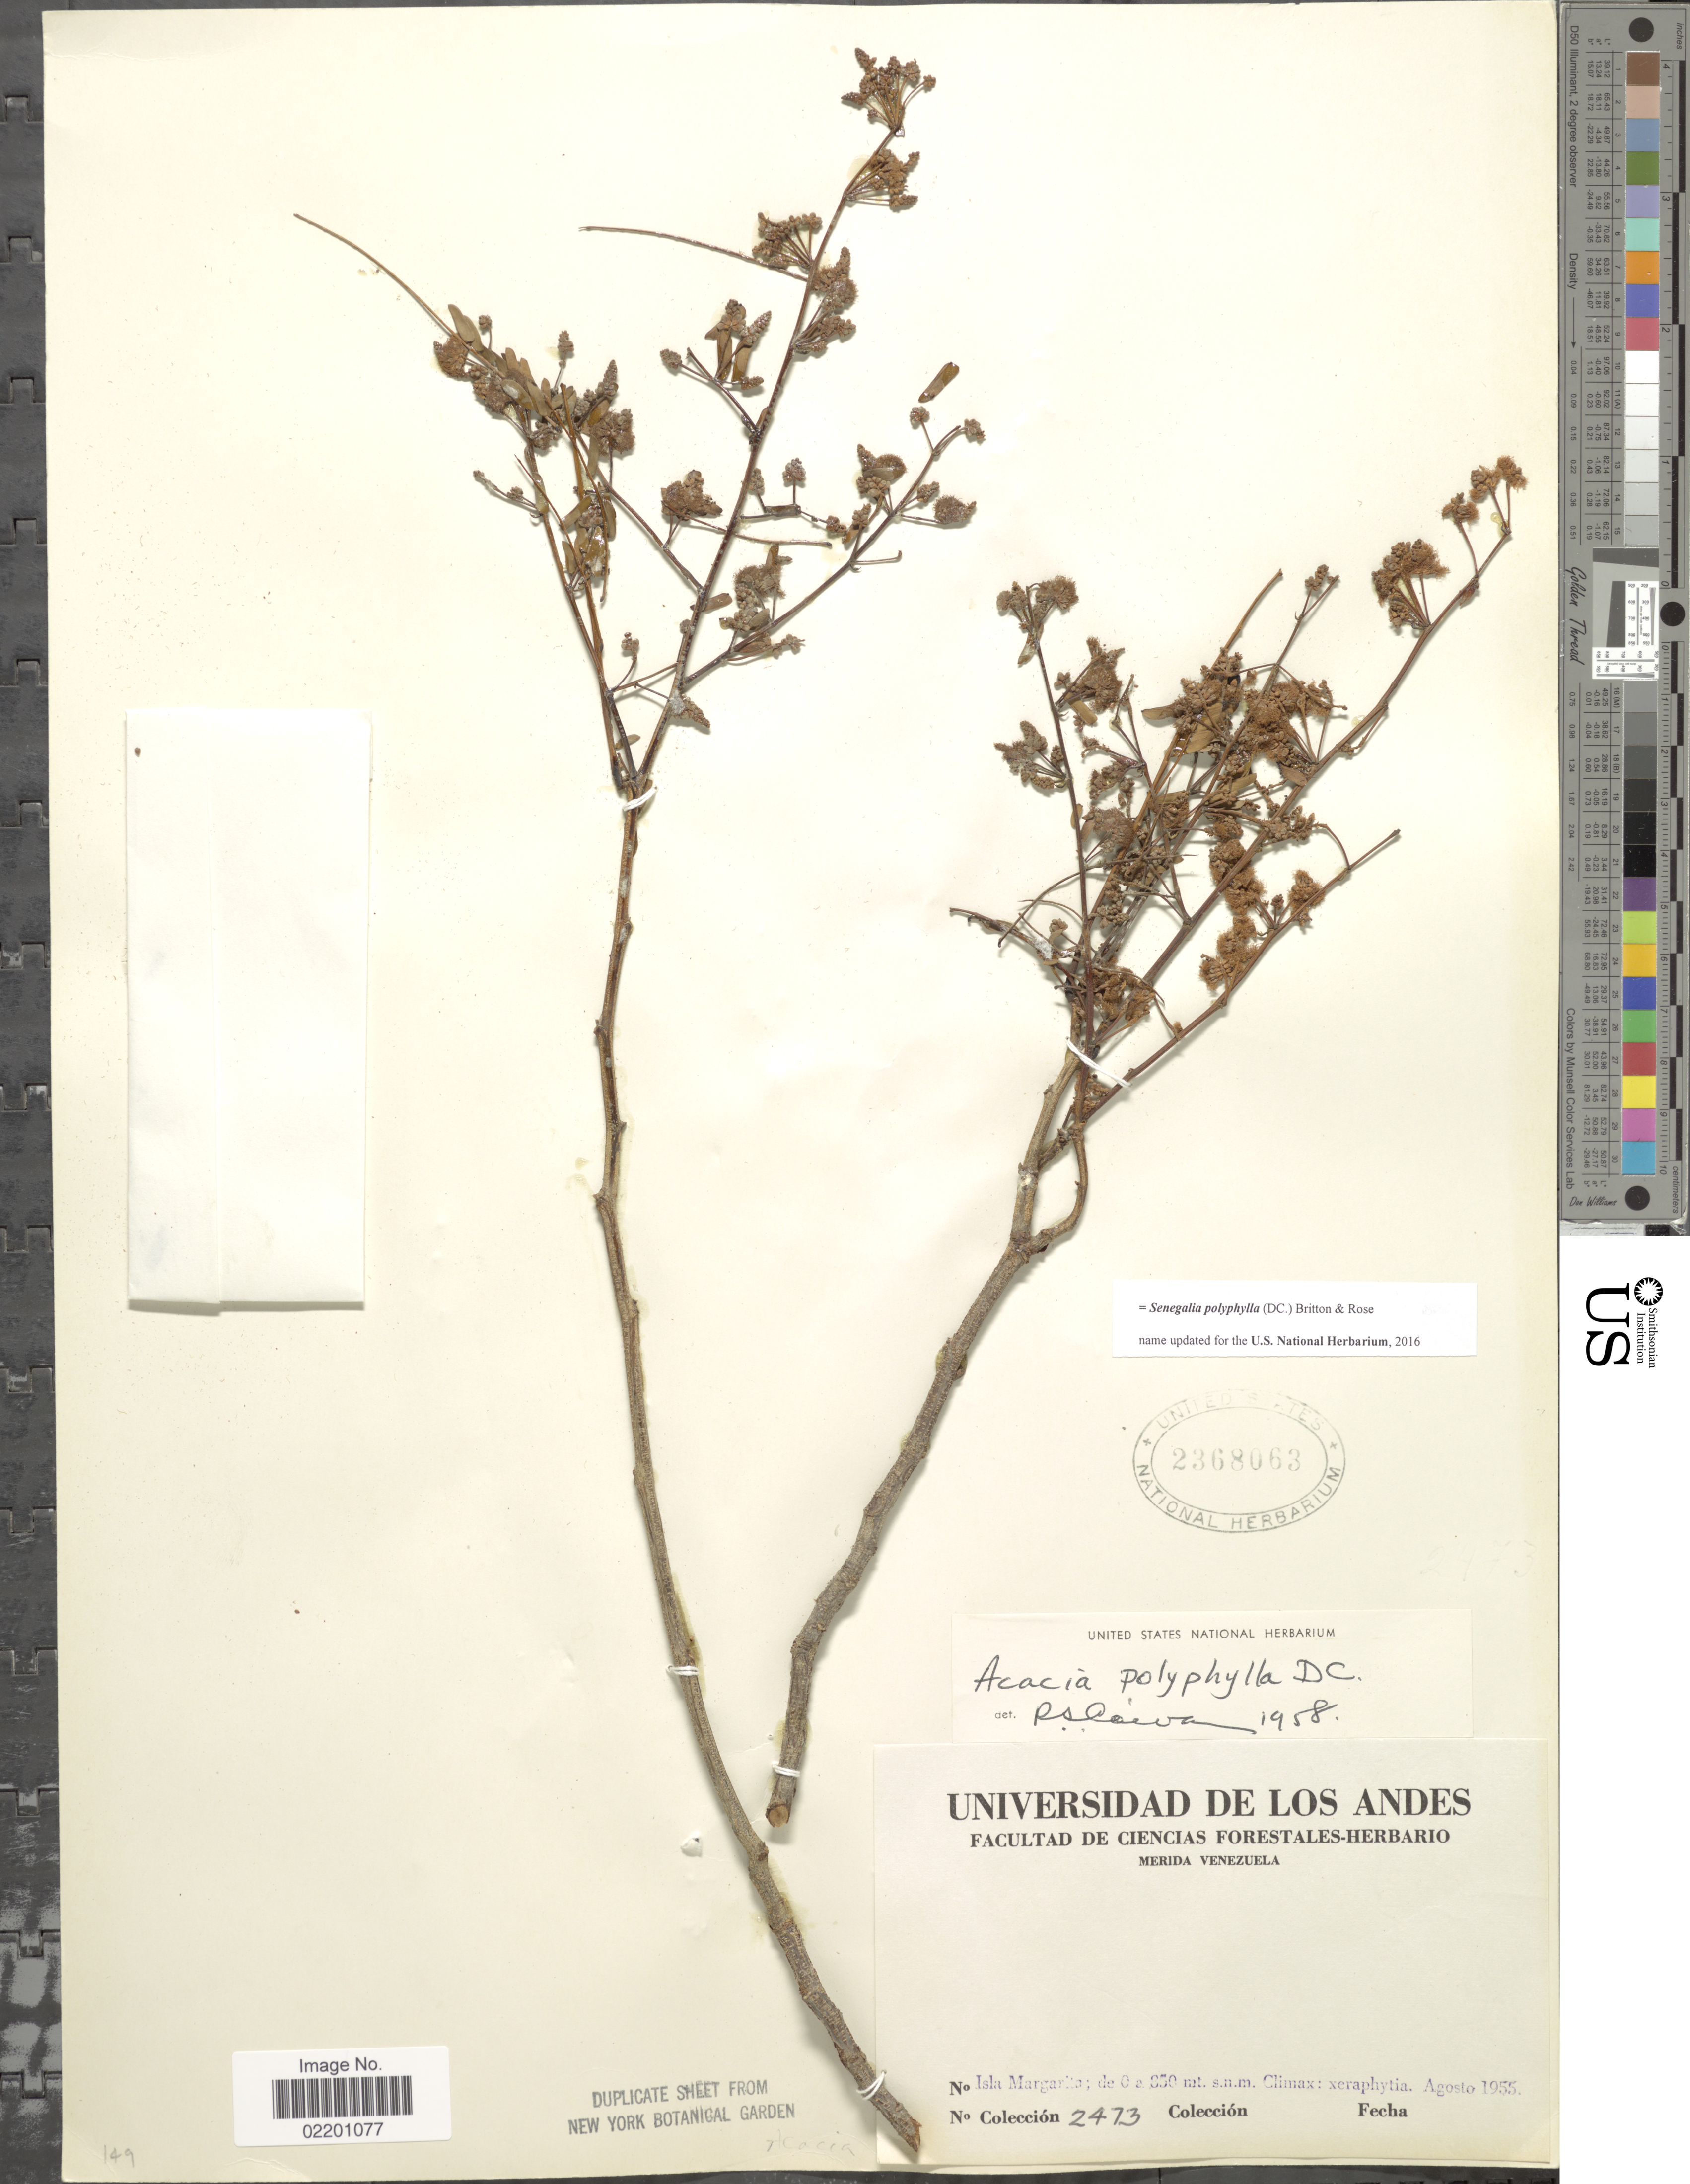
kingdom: Plantae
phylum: Tracheophyta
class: Magnoliopsida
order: Fabales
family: Fabaceae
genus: Senegalia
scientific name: Senegalia polyphylla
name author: (DC.) Britton & Rose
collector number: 2473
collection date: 1955-08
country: Venezuela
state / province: Mérida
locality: Isla Margarita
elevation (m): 0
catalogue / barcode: US 2368063